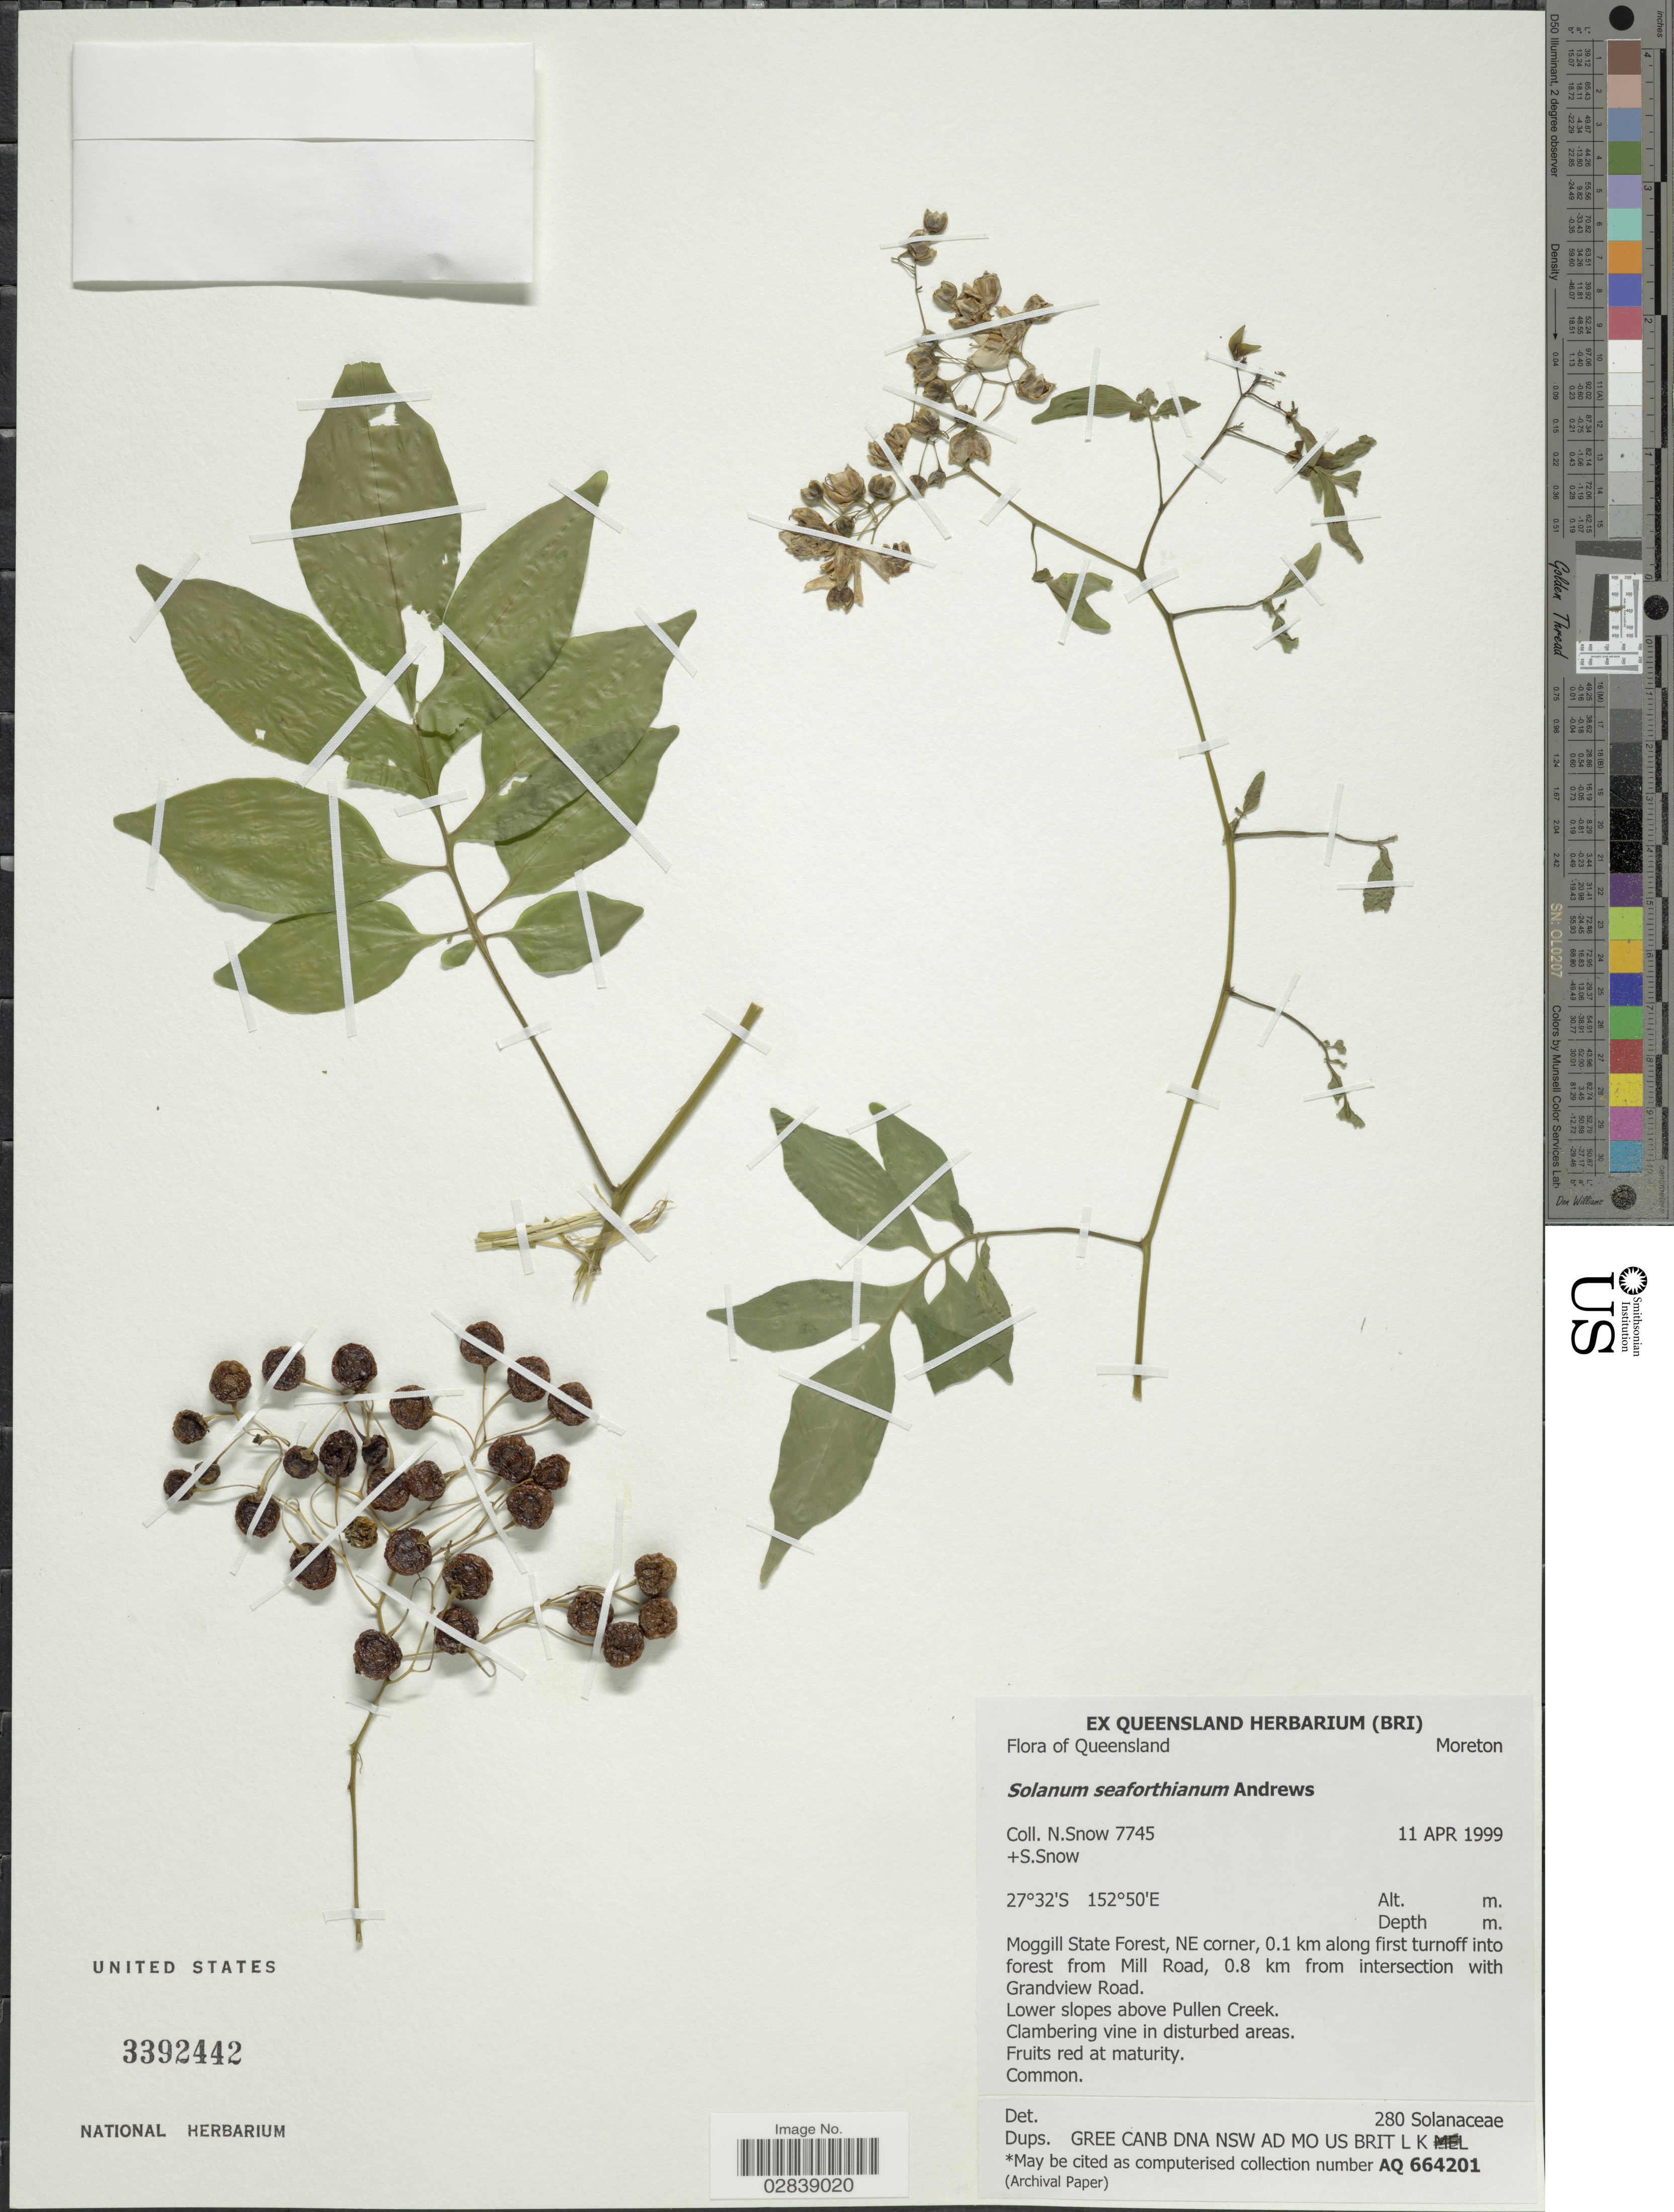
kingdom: Plantae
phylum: Tracheophyta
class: Magnoliopsida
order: Solanales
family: Solanaceae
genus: Solanum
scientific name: Solanum seaforthianum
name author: Andrews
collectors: N. Snow & S. Snow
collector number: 7745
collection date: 1999-04-11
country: Australia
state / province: Queensland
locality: Moreton. Moggill State Forest, NE corner, 0.1 km along first turnoff into forest from Mill Road, 0.8 km from intersection with Grandview Road. Lower slopes above Pullen Creek.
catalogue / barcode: US 3392442